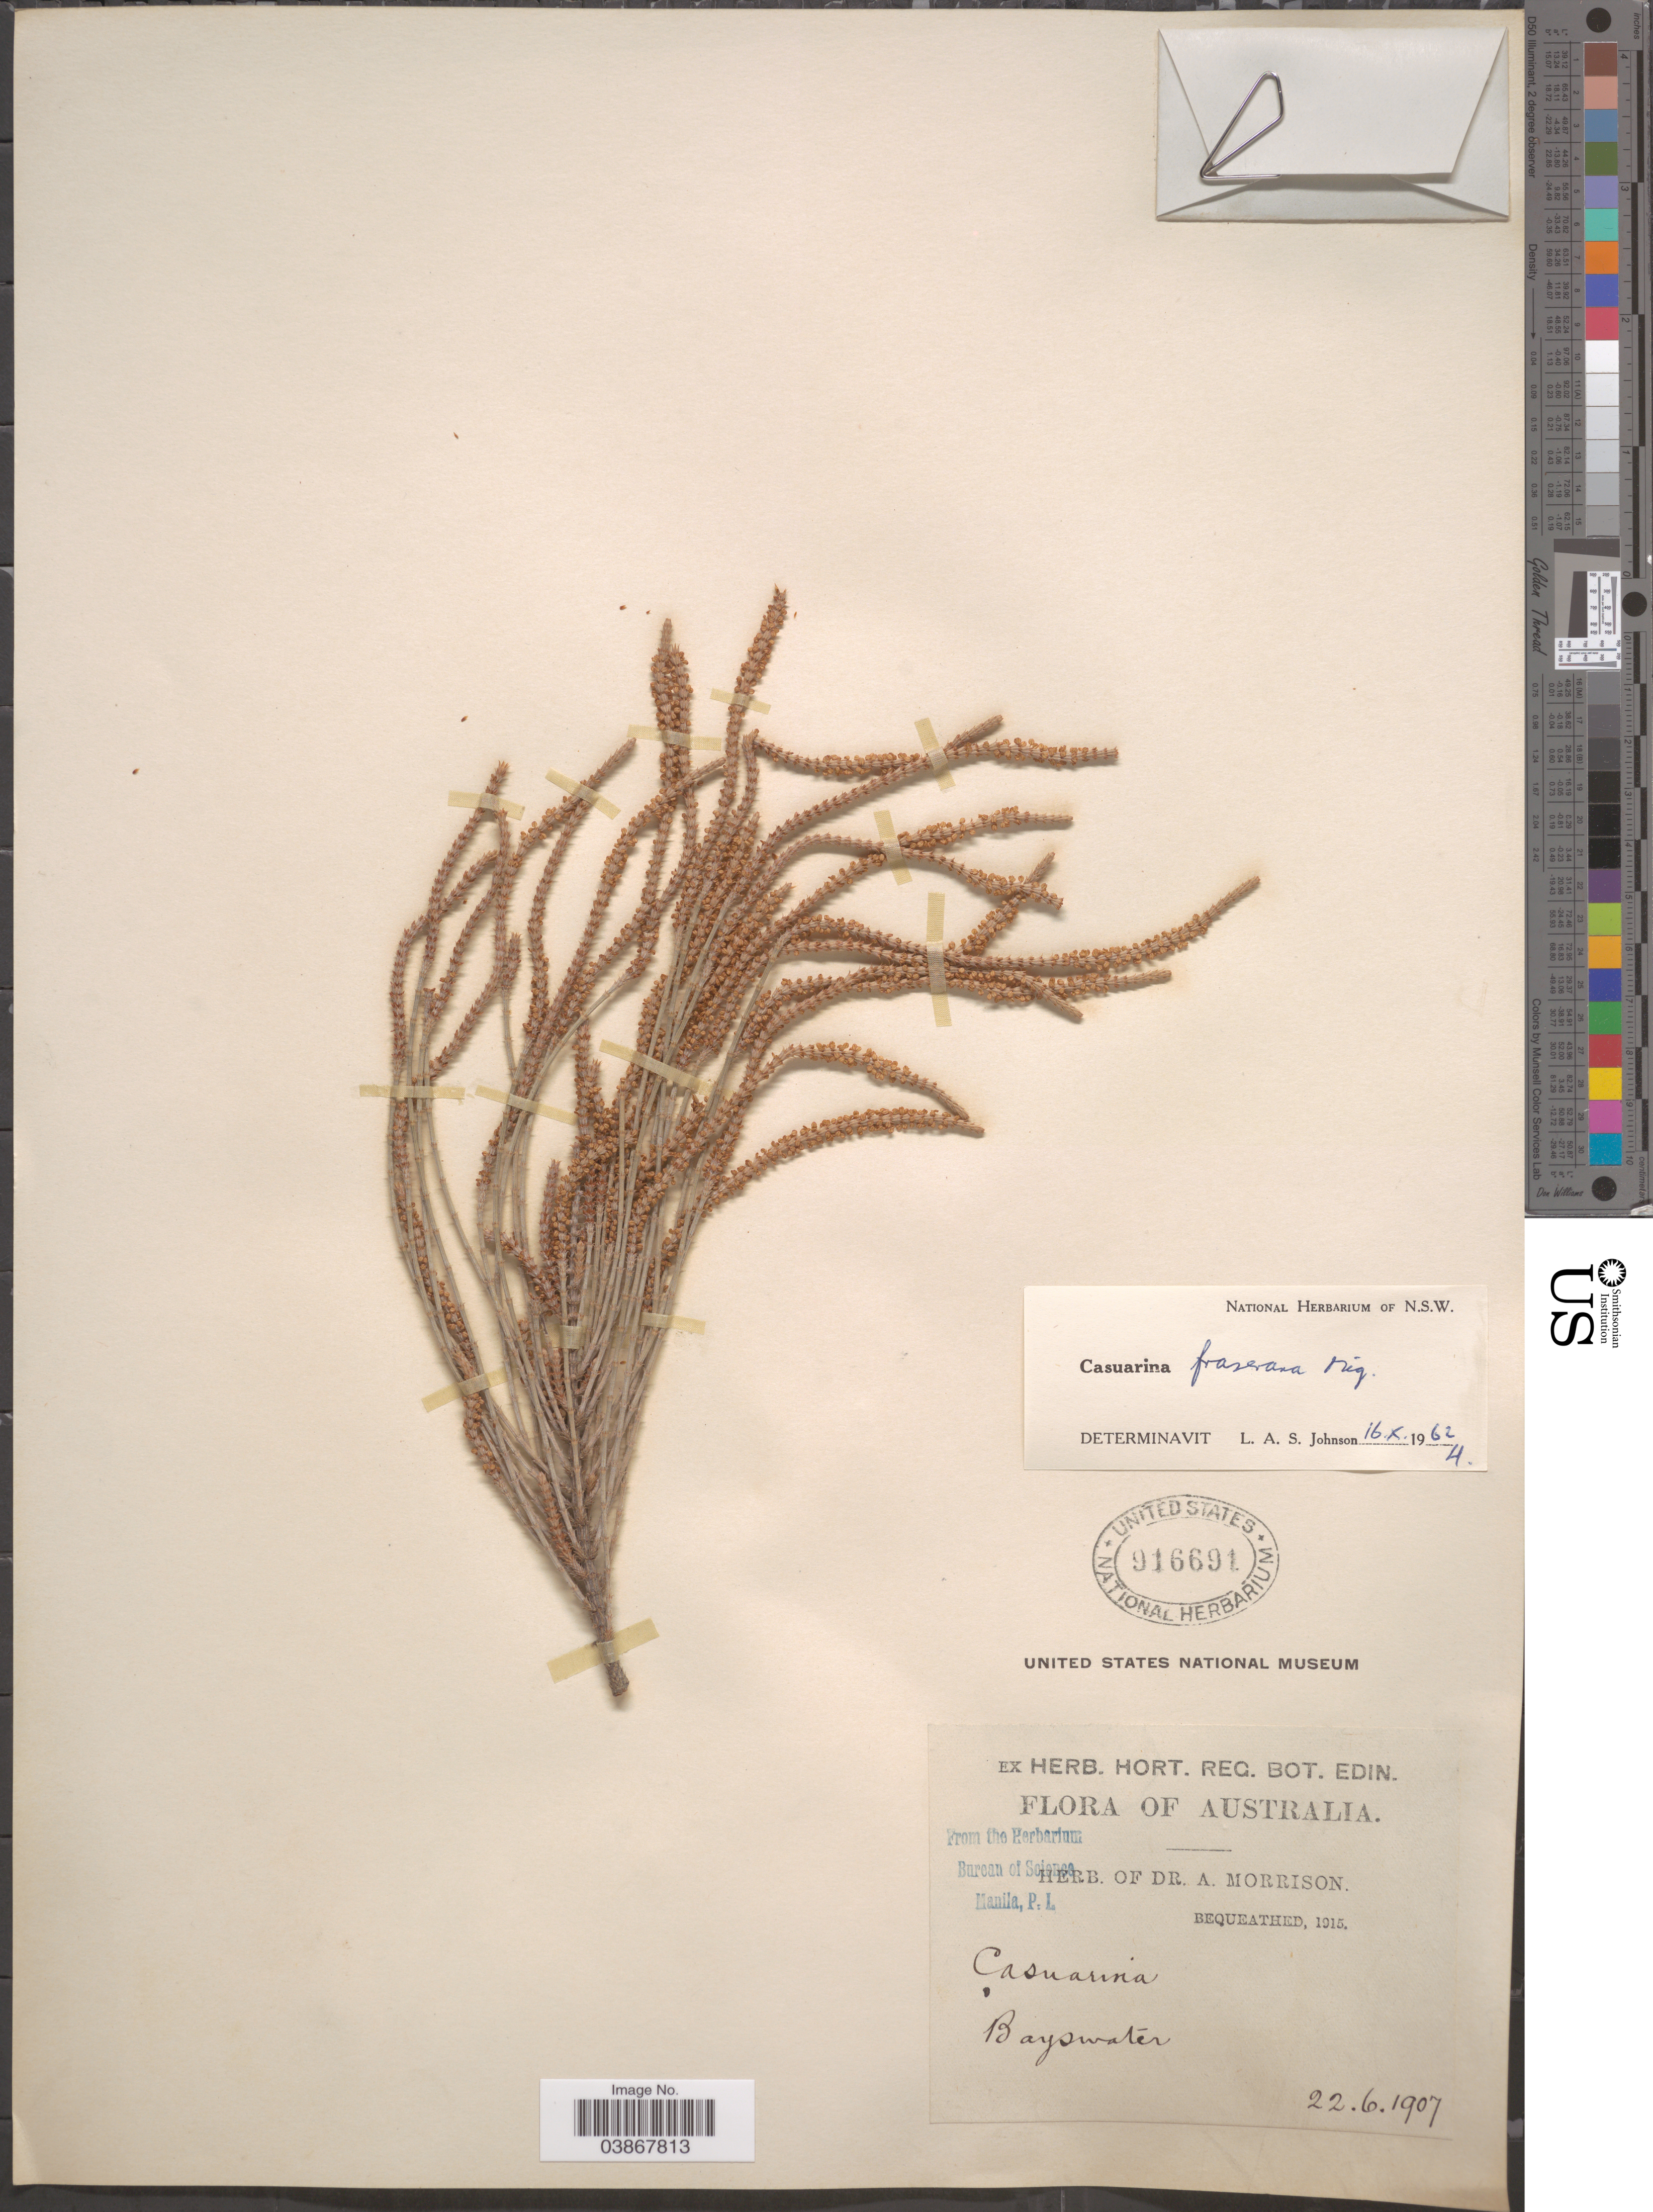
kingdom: Plantae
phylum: Tracheophyta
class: Magnoliopsida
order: Fagales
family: Casuarinaceae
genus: Casuarina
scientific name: Casuarina fraseriana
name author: Miq.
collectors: ex herb. Dr. A. Morrison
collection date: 1907-06-22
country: Australia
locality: Bequeathed, Bayswater. [unsure placement]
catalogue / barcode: US 916691